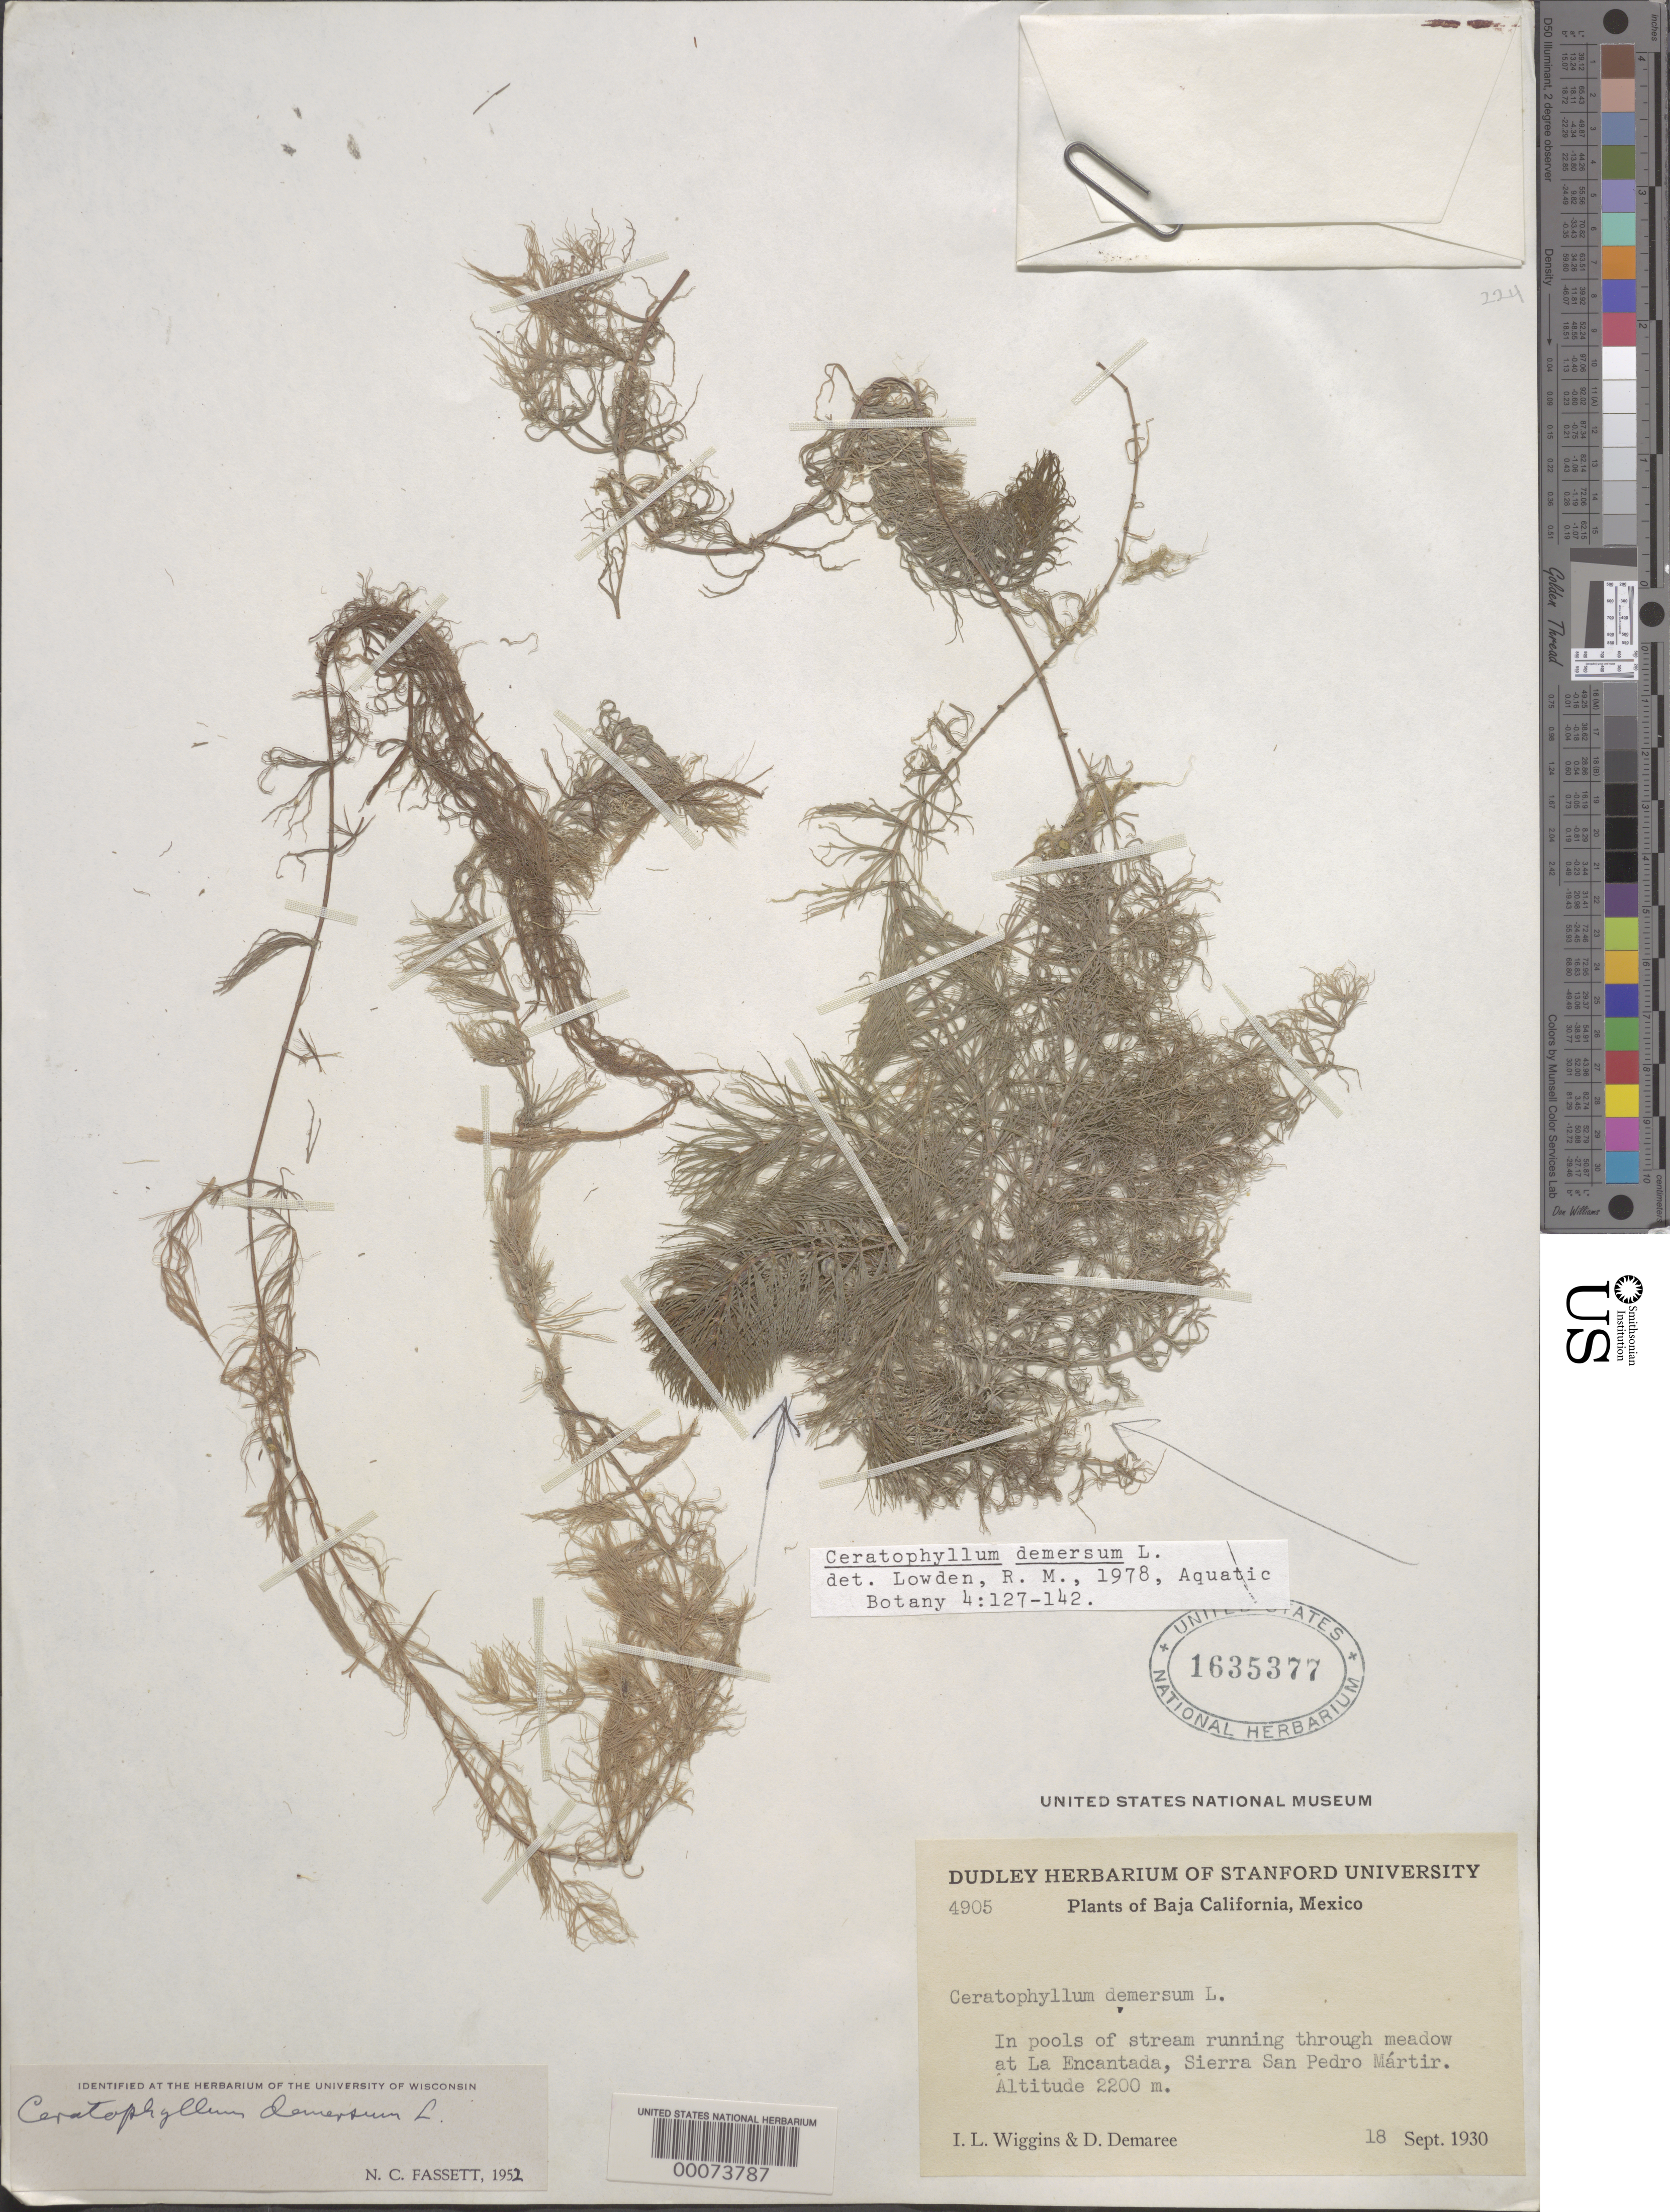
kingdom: Plantae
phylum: Tracheophyta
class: Magnoliopsida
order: Ceratophyllales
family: Ceratophyllaceae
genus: Ceratophyllum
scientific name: Ceratophyllum demersum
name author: L.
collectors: I. L. Wiggins & D. Demaree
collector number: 4905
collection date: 1930-09-18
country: Mexico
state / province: Baja California Norte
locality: In pools of stream running through meadow at La Encantada, Sierra San Pedro Mártir.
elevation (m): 2200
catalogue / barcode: US 4635377